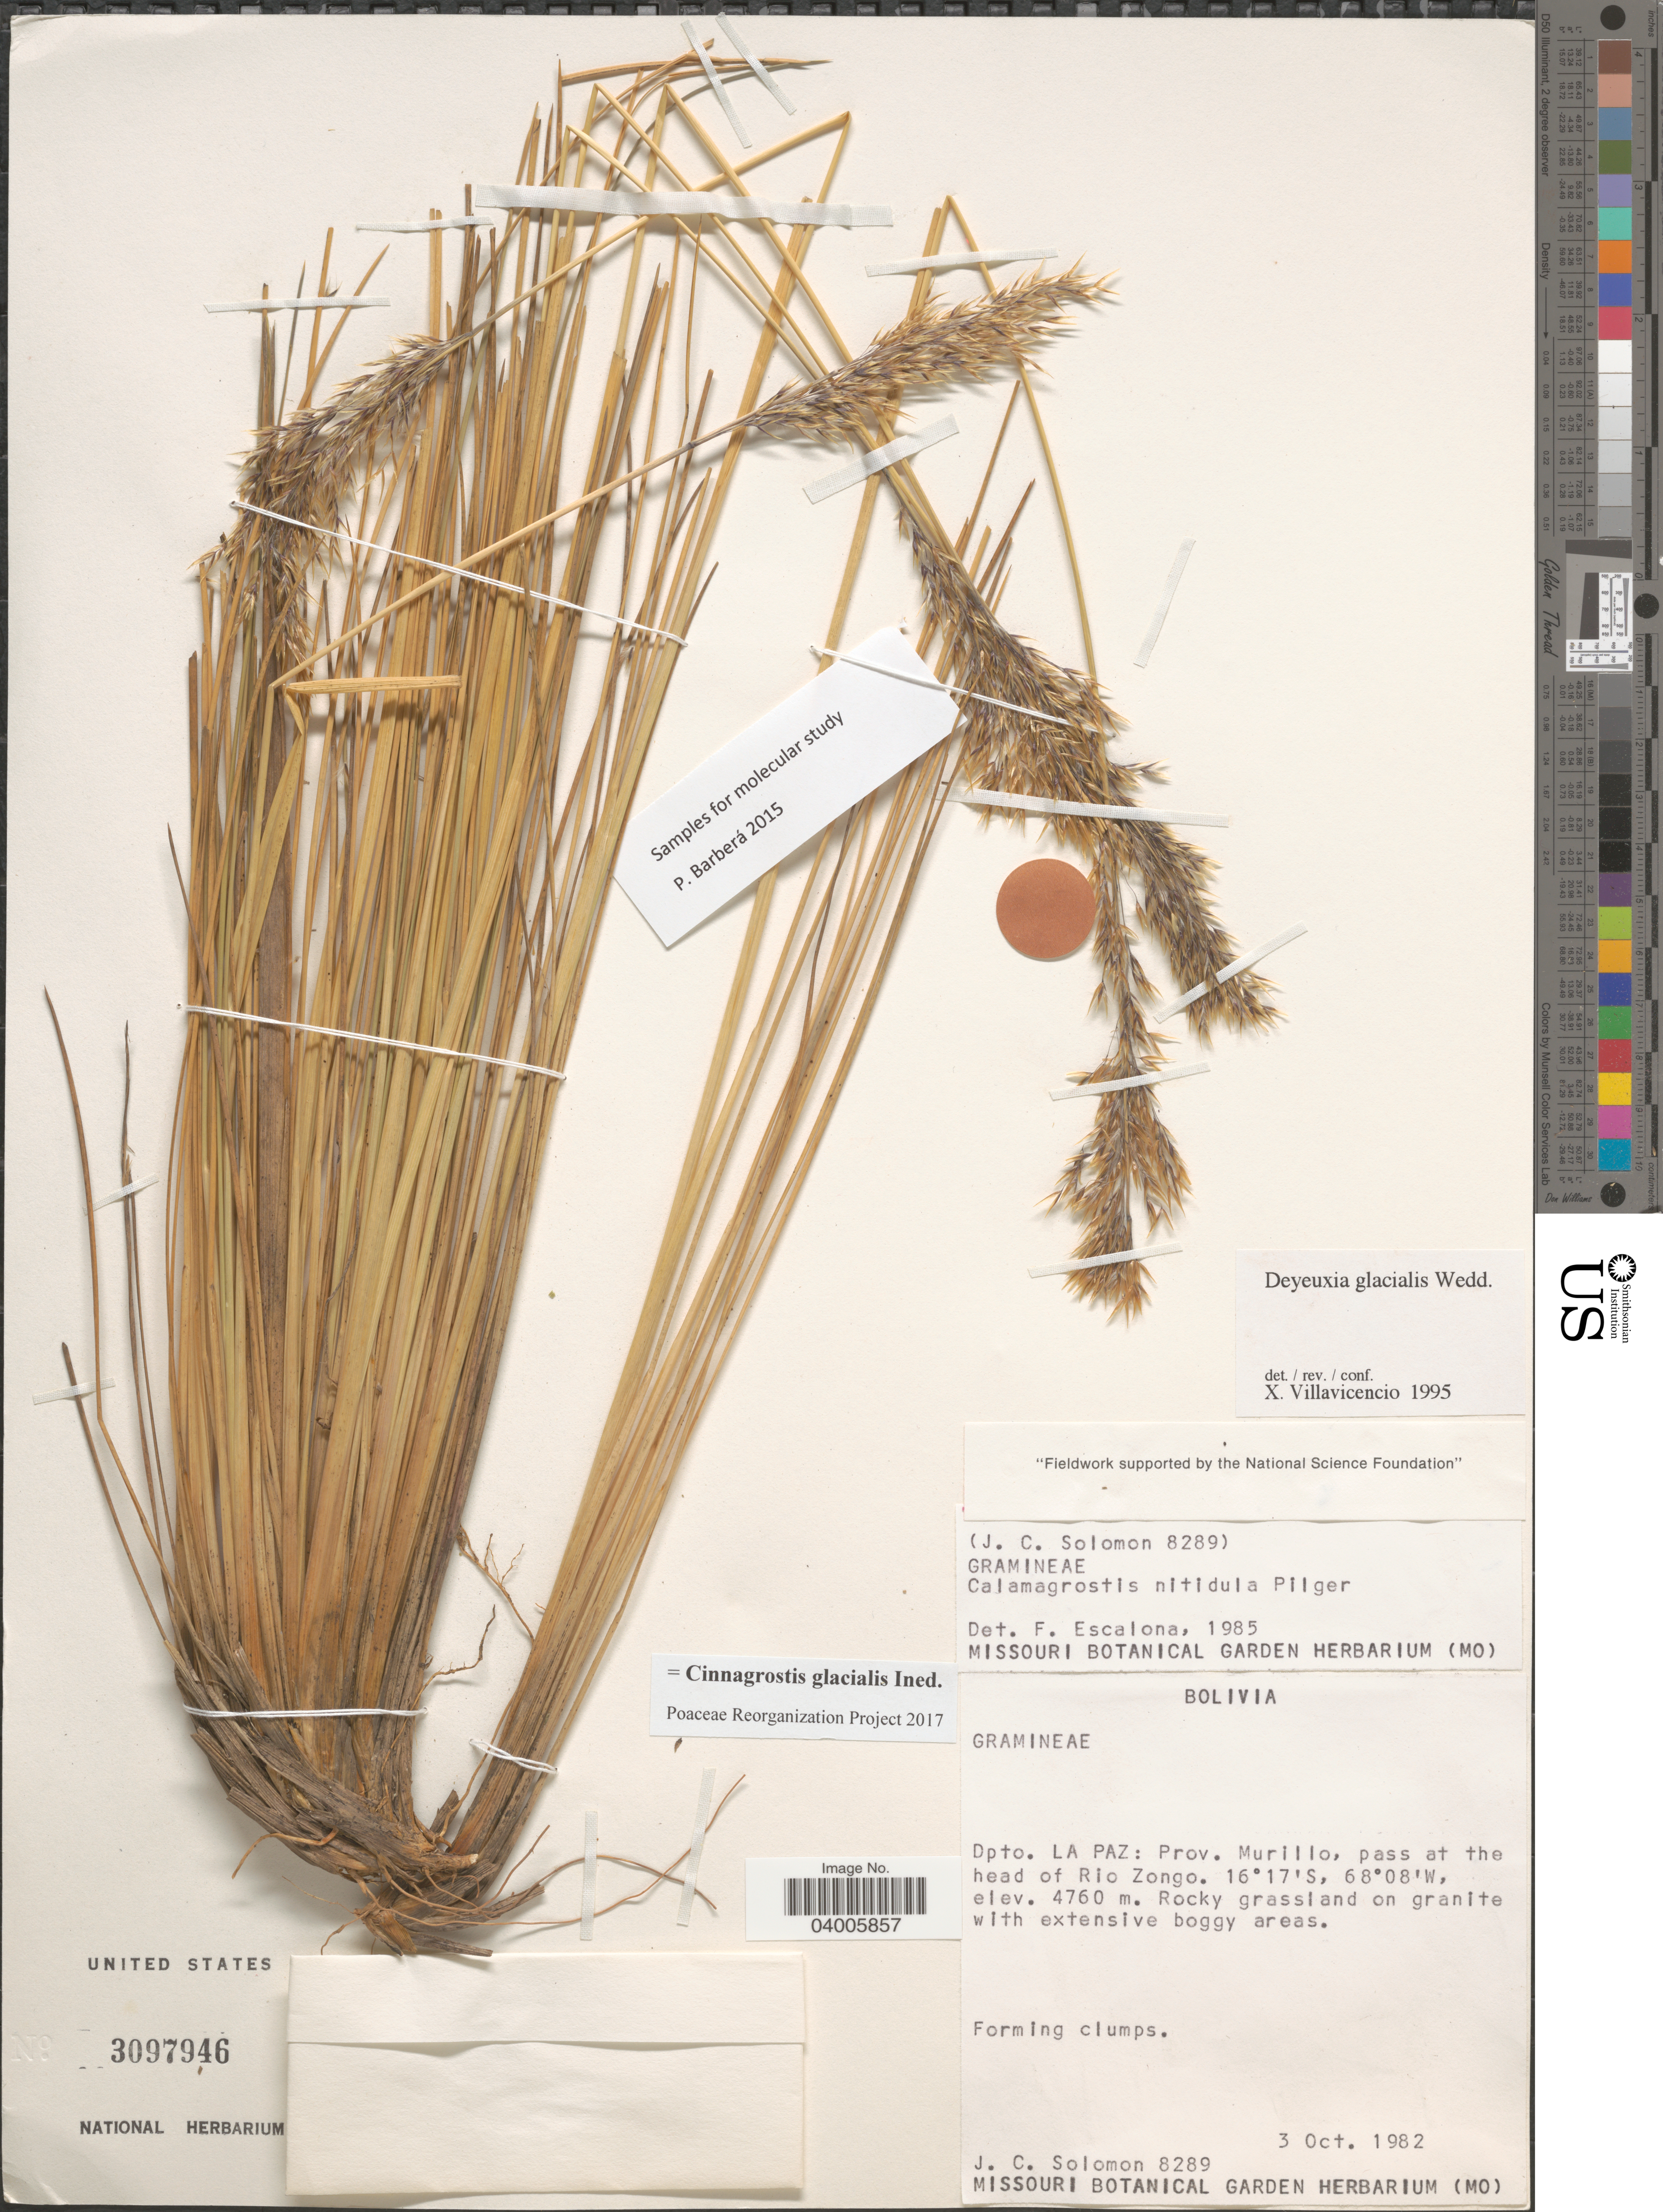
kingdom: Plantae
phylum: Tracheophyta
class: Liliopsida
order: Poales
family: Poaceae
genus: Cinnagrostis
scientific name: Cinnagrostis glacialis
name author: (Wedd.) P.M. Peterson et al.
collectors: J. C. Solomon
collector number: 8289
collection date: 1982-10-03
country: Bolivia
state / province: La Paz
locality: Dpto. La Paz: Prov. Murillo, pass at the head of Rio Zongo.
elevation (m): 4760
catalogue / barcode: US 3097946